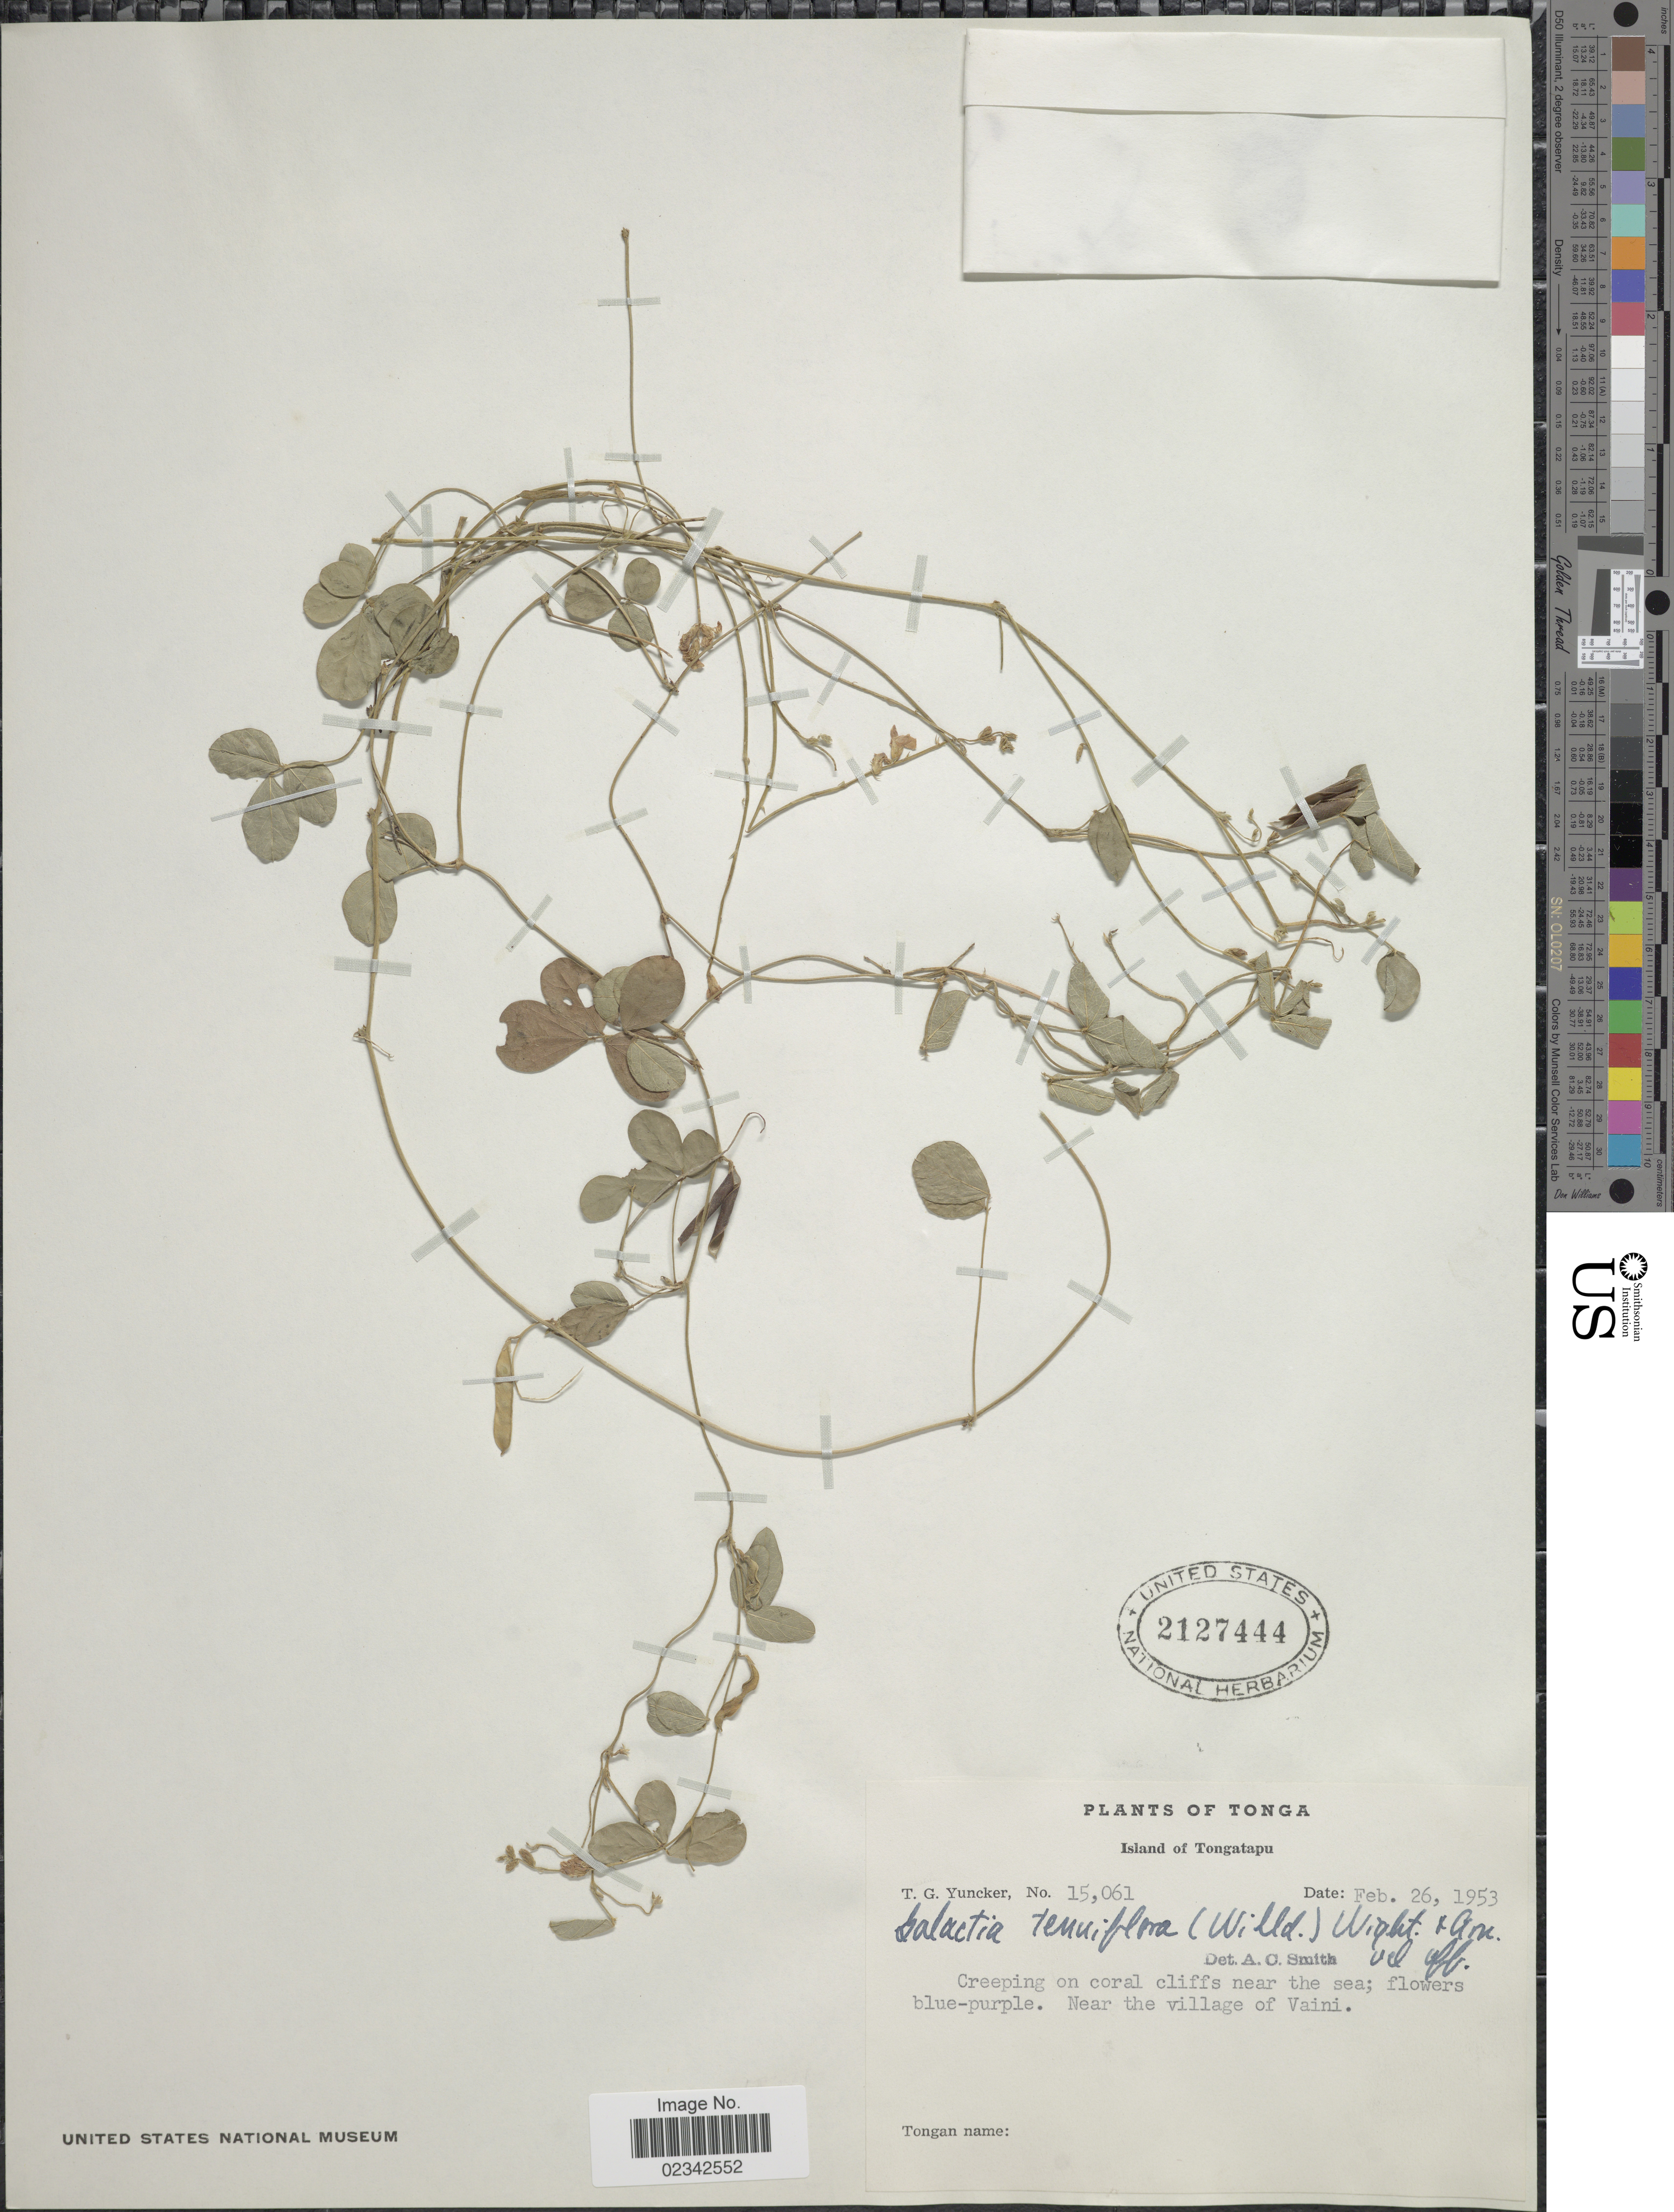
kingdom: Plantae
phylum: Tracheophyta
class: Magnoliopsida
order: Fabales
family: Fabaceae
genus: Galactia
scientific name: Galactia tenuiflora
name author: (J.G. Klein ex Willd.) Wight & Arn.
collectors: T. G. Yuncker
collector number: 15061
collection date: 1953-02-26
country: Tonga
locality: Island of Tongatapu, on coral cliffs near the sea, near the village of Vaini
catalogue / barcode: US 2127444